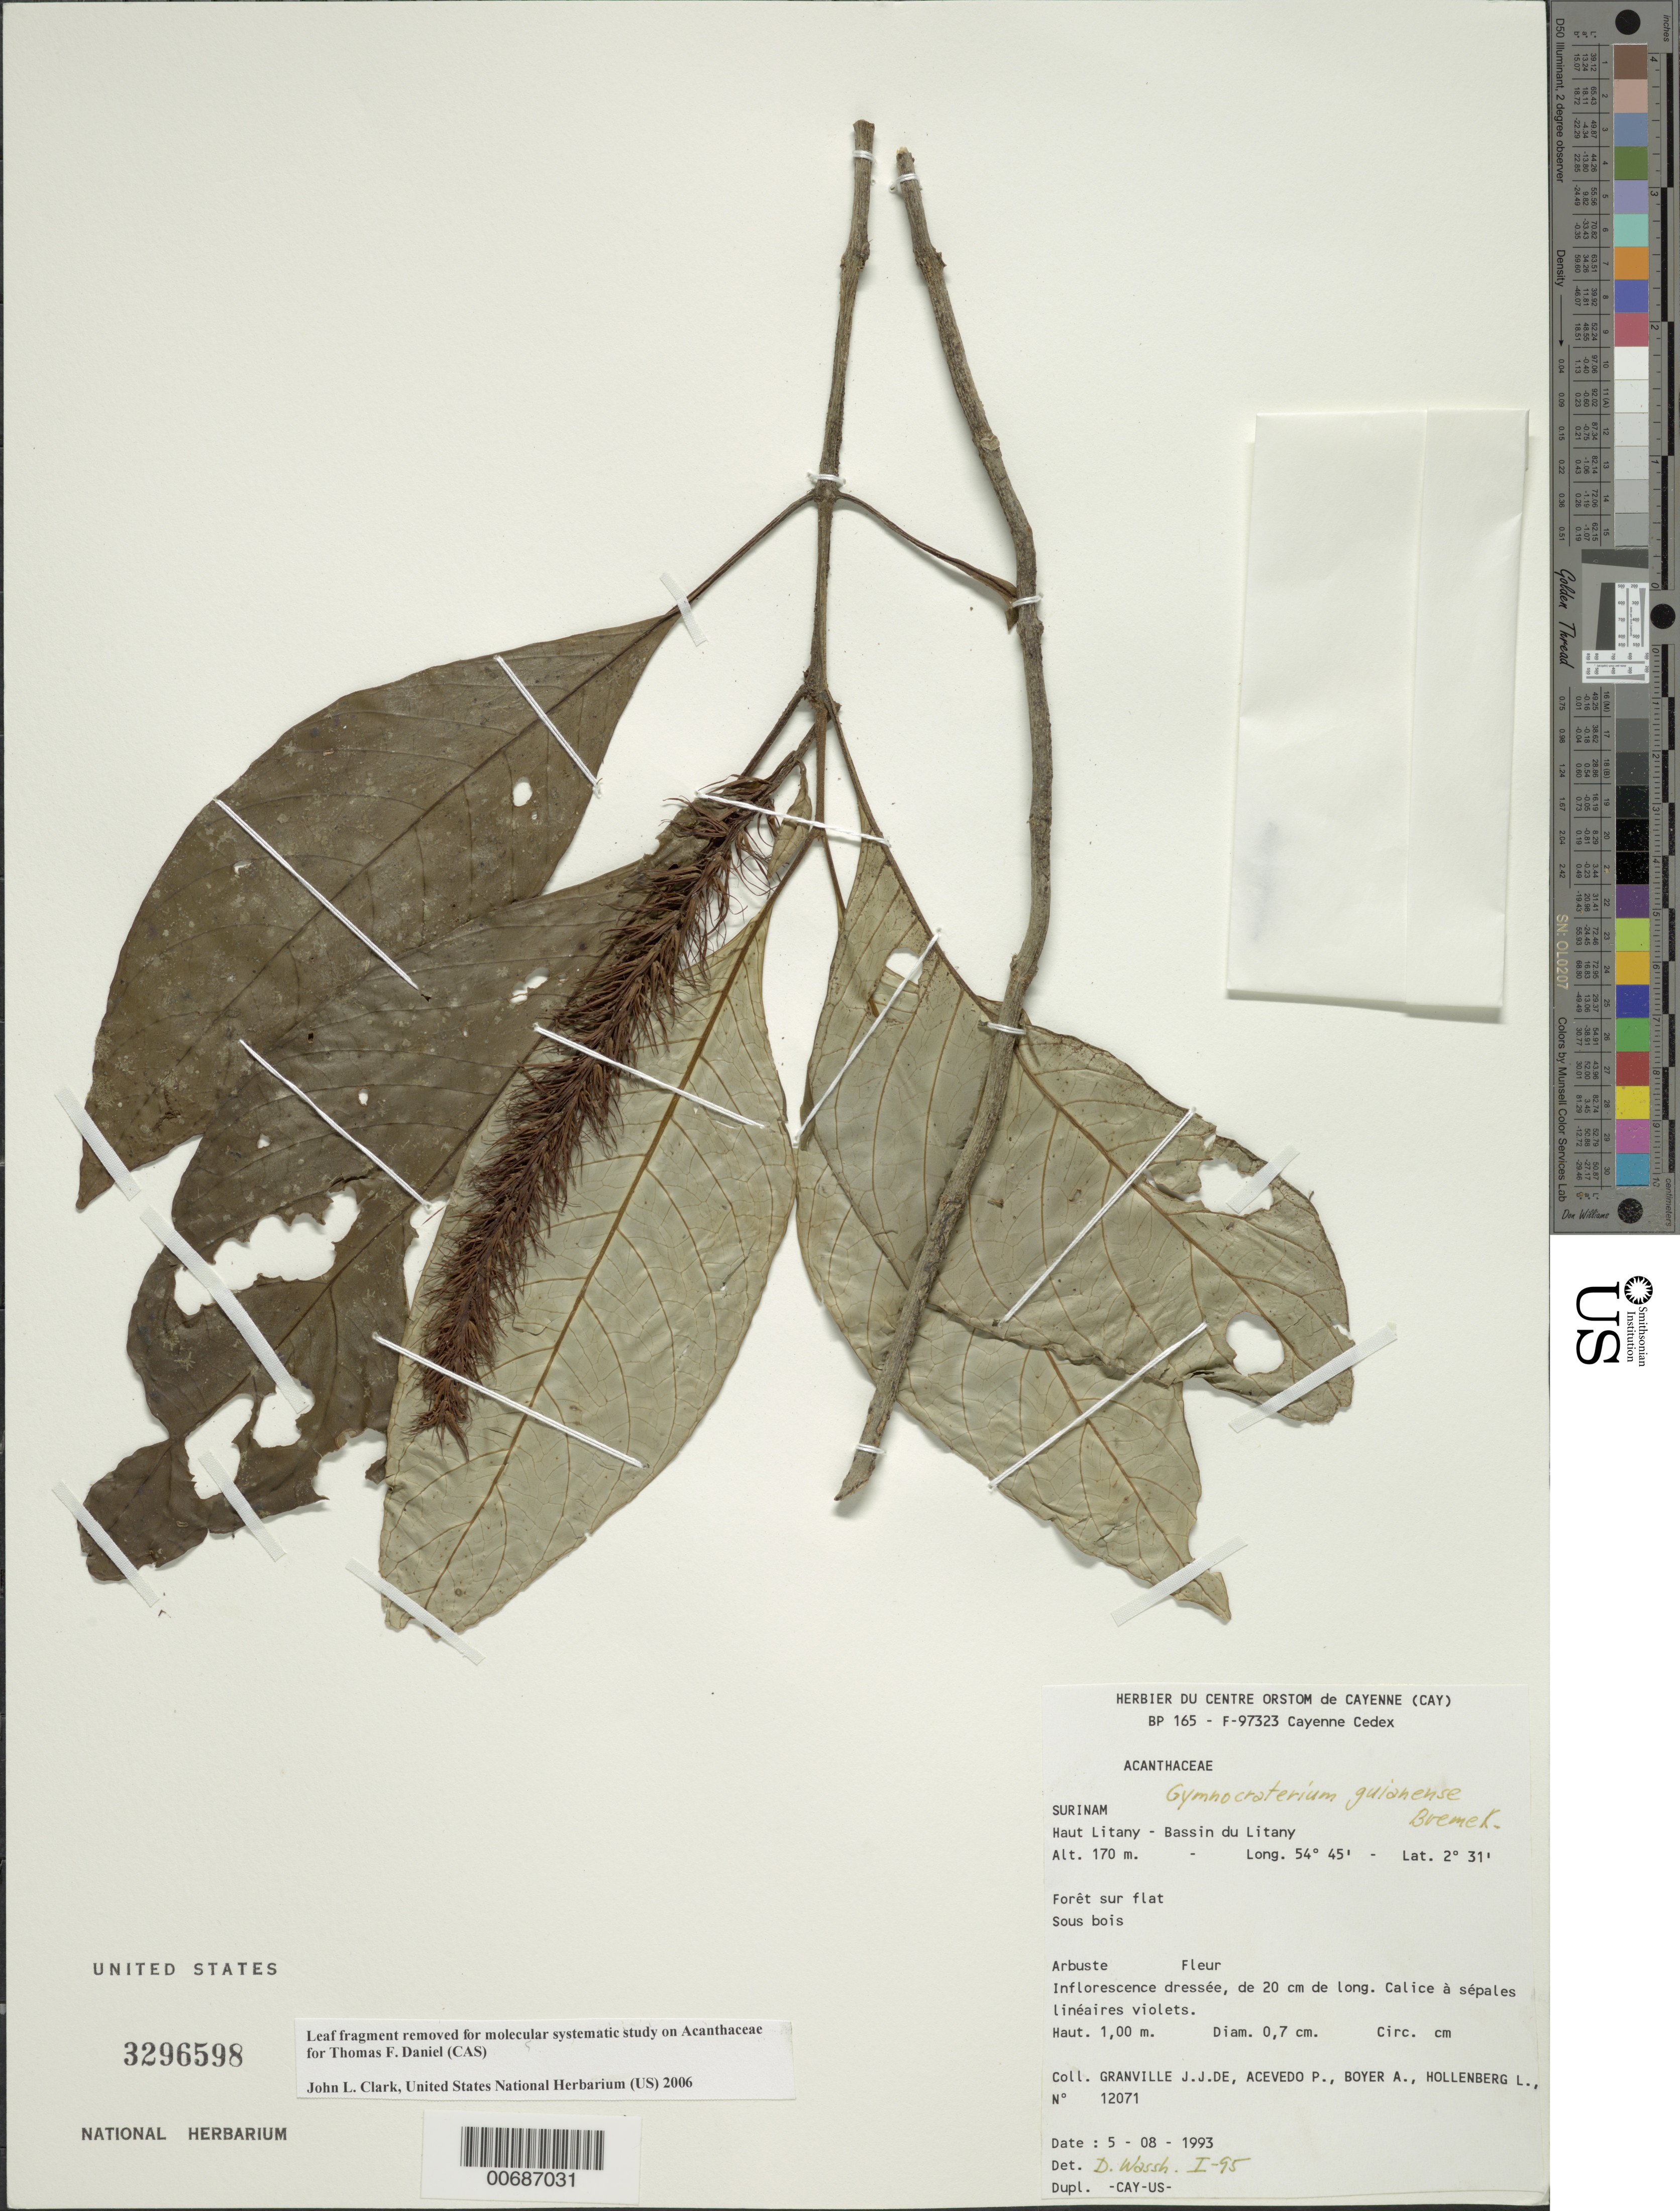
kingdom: Plantae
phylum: Tracheophyta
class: Magnoliopsida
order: Lamiales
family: Acanthaceae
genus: Gynocraterium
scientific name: Gynocraterium guianense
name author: Bremek.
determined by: Wasshausen, Dieter C., (BOT), Smithsonian Institution - National Museum of Natural History (UNITED STATES)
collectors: J.-J. de Granville, P. Acevedo-Rodr., A. Boyer & L. Hollenberg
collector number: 12071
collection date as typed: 5-Aug-93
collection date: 1993-08-05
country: Suriname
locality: Haut Litany, Bassin du Litany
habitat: Forest on flatland; sous bois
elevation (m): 170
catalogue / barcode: US 3296598